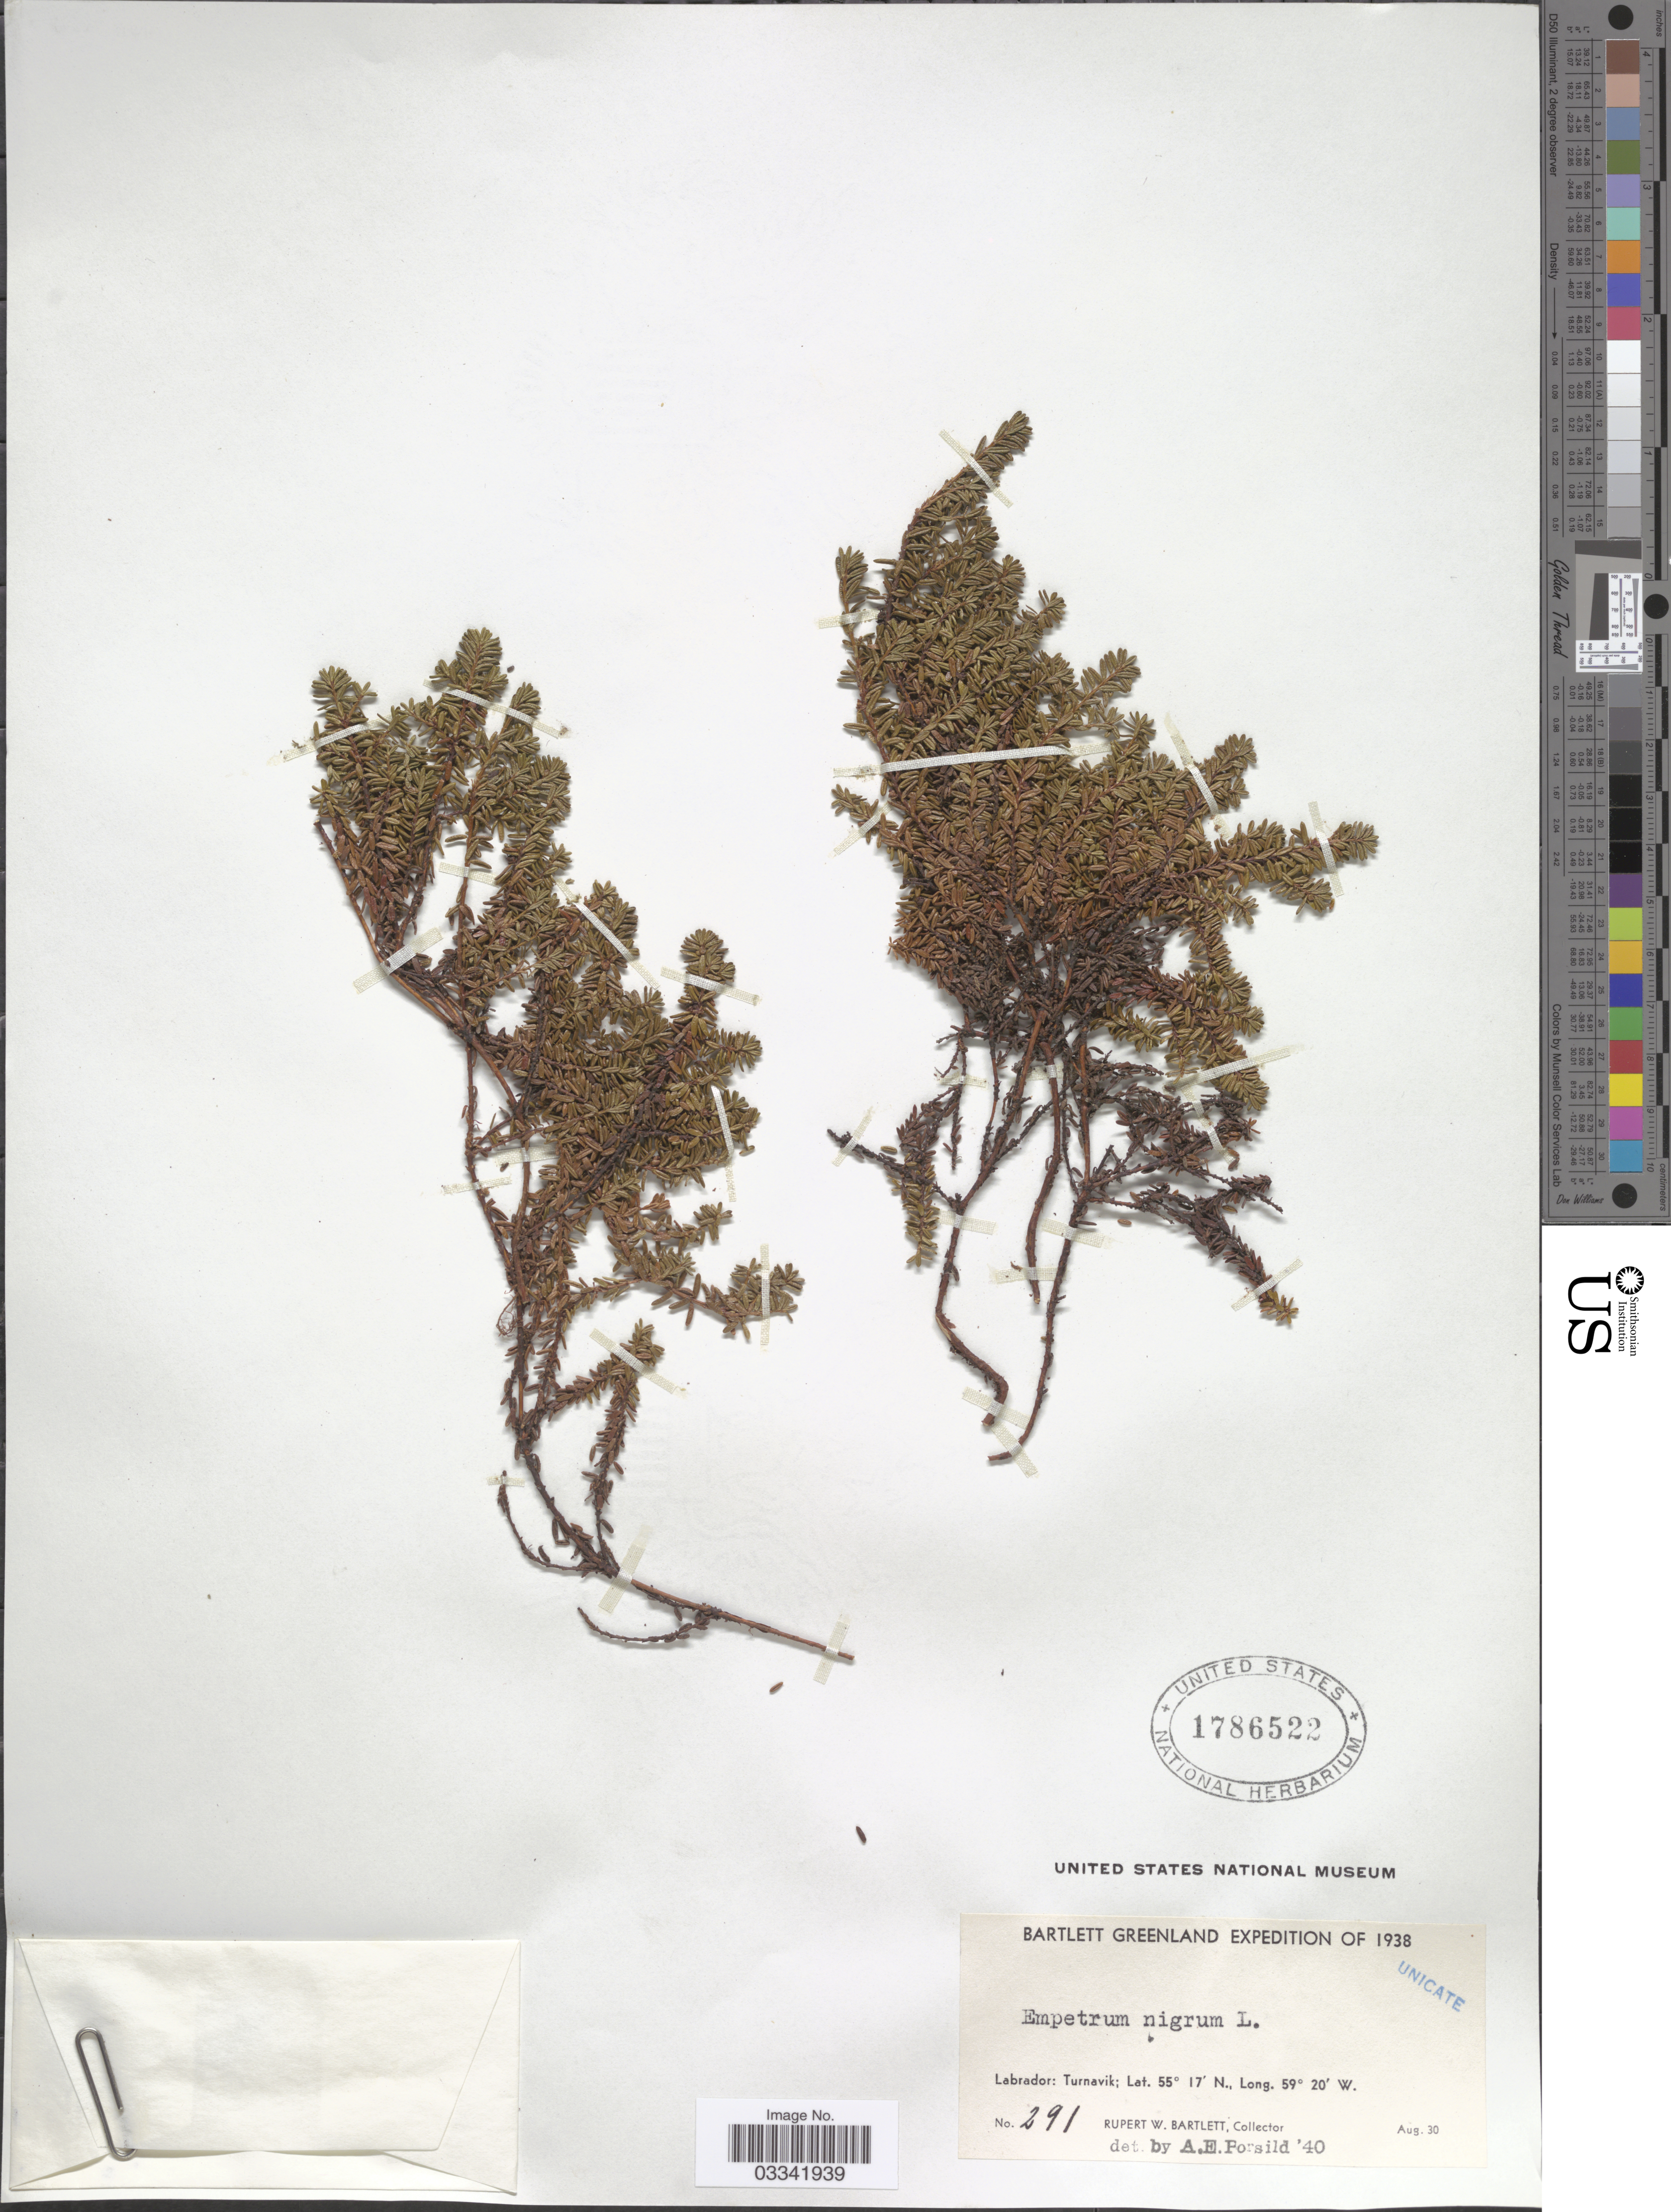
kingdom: Plantae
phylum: Tracheophyta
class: Magnoliopsida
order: Ericales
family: Ericaceae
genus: Empetrum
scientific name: Empetrum nigrum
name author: L.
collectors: R. W. Bartlett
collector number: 291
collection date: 1938-08-30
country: Canada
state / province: Newfoundland and Labrador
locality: Labrador: Turnavik.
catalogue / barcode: US 1786522